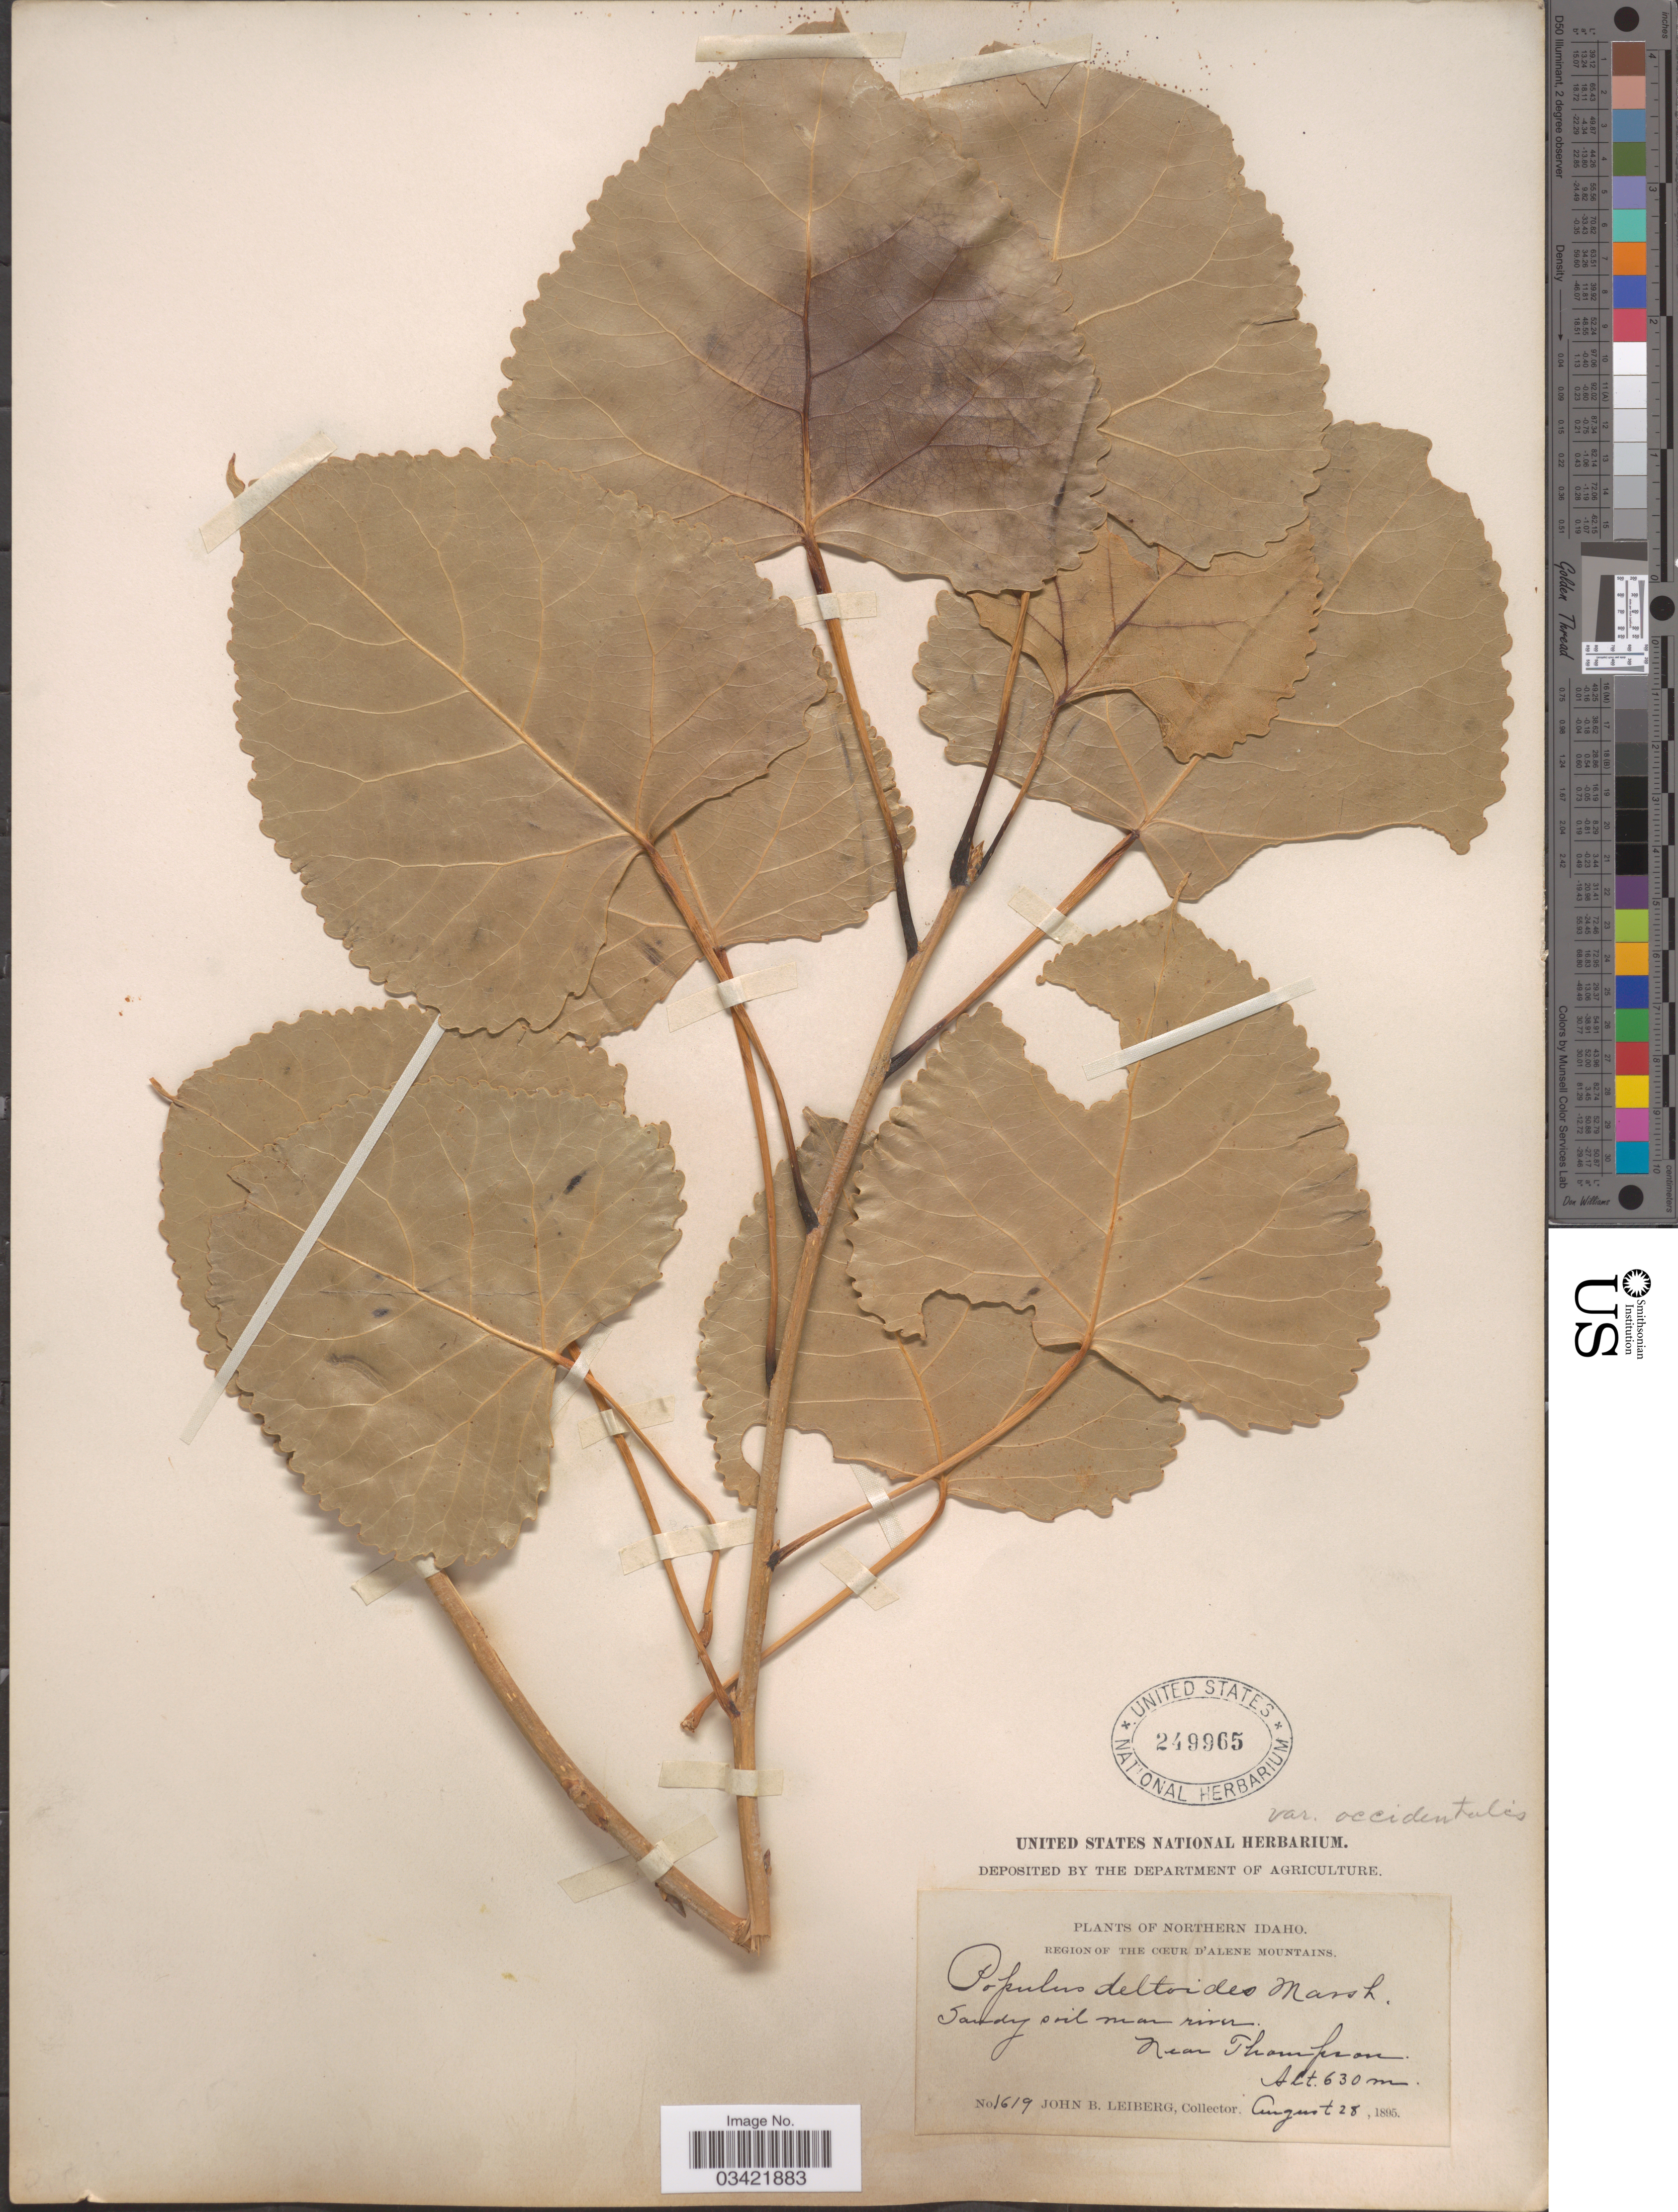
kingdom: Plantae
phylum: Tracheophyta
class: Magnoliopsida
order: Malpighiales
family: Salicaceae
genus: Populus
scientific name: Populus deltoides subsp. monilifera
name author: (Aiton) Eckenw.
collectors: J. B. Leiberg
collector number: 1619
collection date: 1895-08-28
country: United States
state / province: Idaho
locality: Northern Idaho. Region of the Coeur d'Alene Mountains. Near Thompson.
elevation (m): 630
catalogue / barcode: US 249965